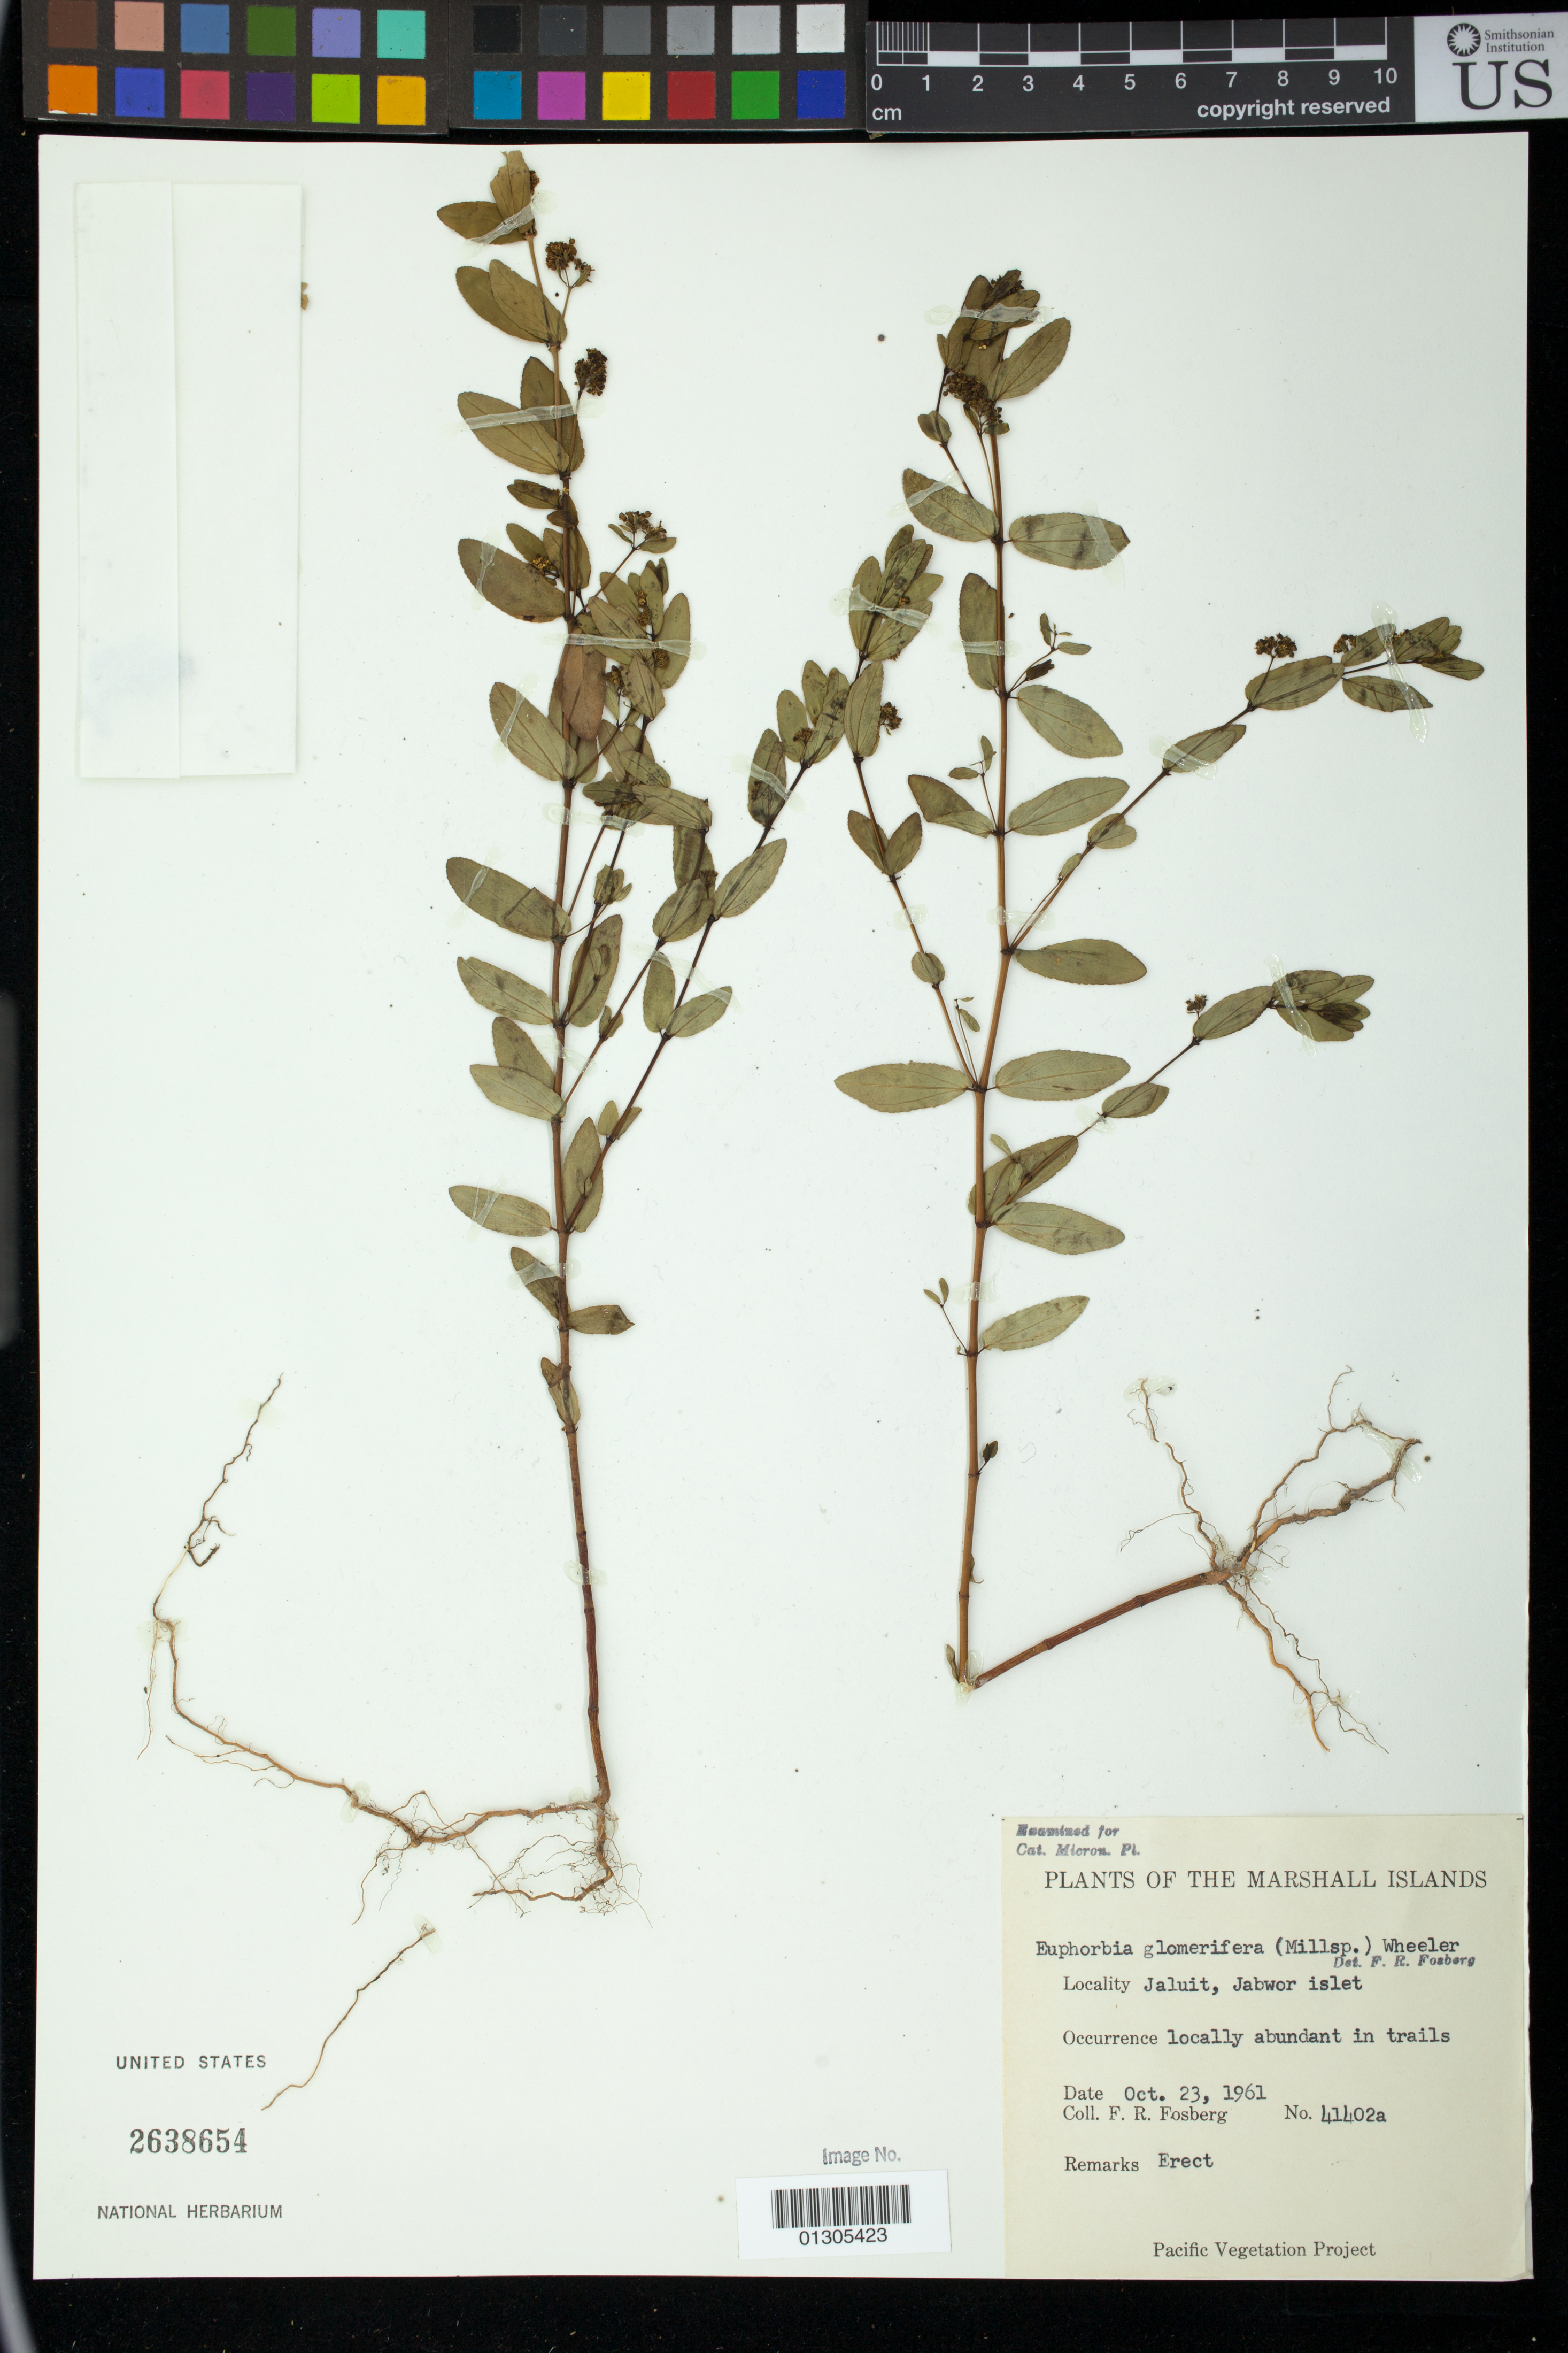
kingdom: Plantae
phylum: Tracheophyta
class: Magnoliopsida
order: Malpighiales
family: Euphorbiaceae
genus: Euphorbia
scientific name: Euphorbia hypericifolia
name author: L.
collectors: F. R. Fosberg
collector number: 41402a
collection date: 1961-10-23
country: Marshall Islands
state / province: Jaluit Atoll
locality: Jabwor islet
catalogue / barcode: US 2638654